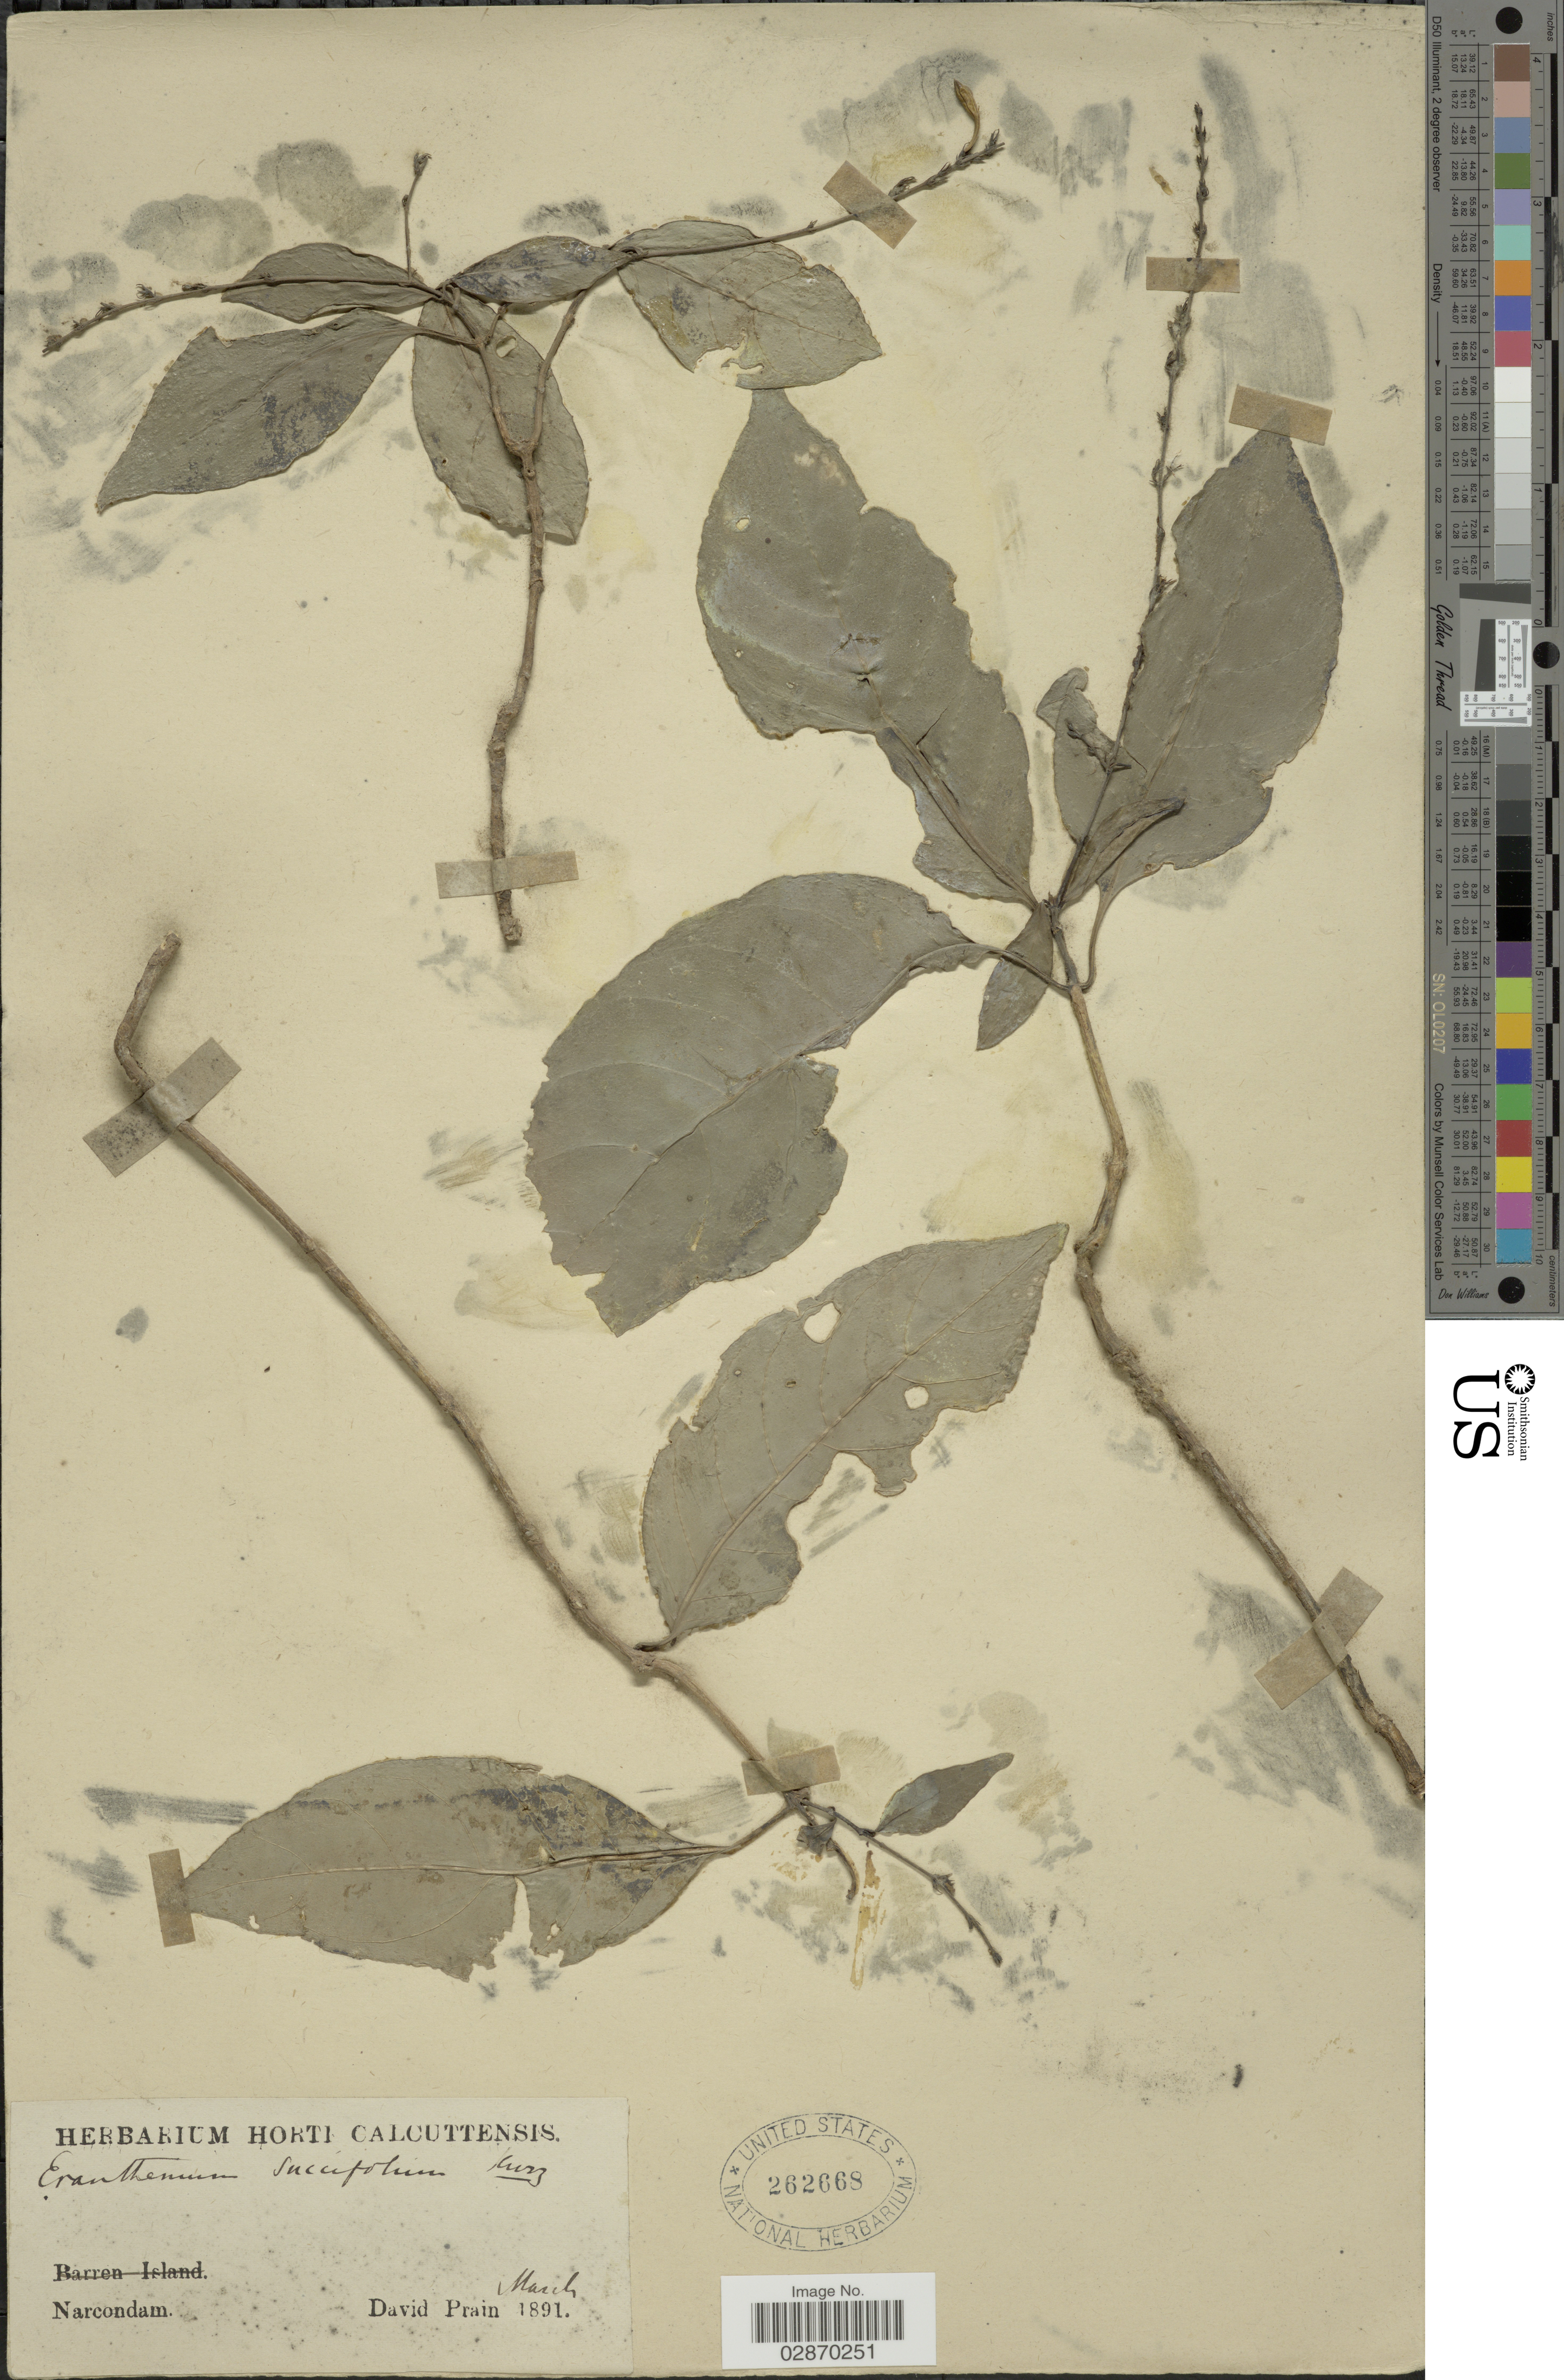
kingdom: Plantae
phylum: Tracheophyta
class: Magnoliopsida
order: Lamiales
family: Acanthaceae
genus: Pseuderanthemum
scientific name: Pseuderanthemum succifolium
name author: Radlk.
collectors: D. Prain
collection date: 1891-03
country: India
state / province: Andaman and Nicobar Islands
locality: Narcondam.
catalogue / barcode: US 262668